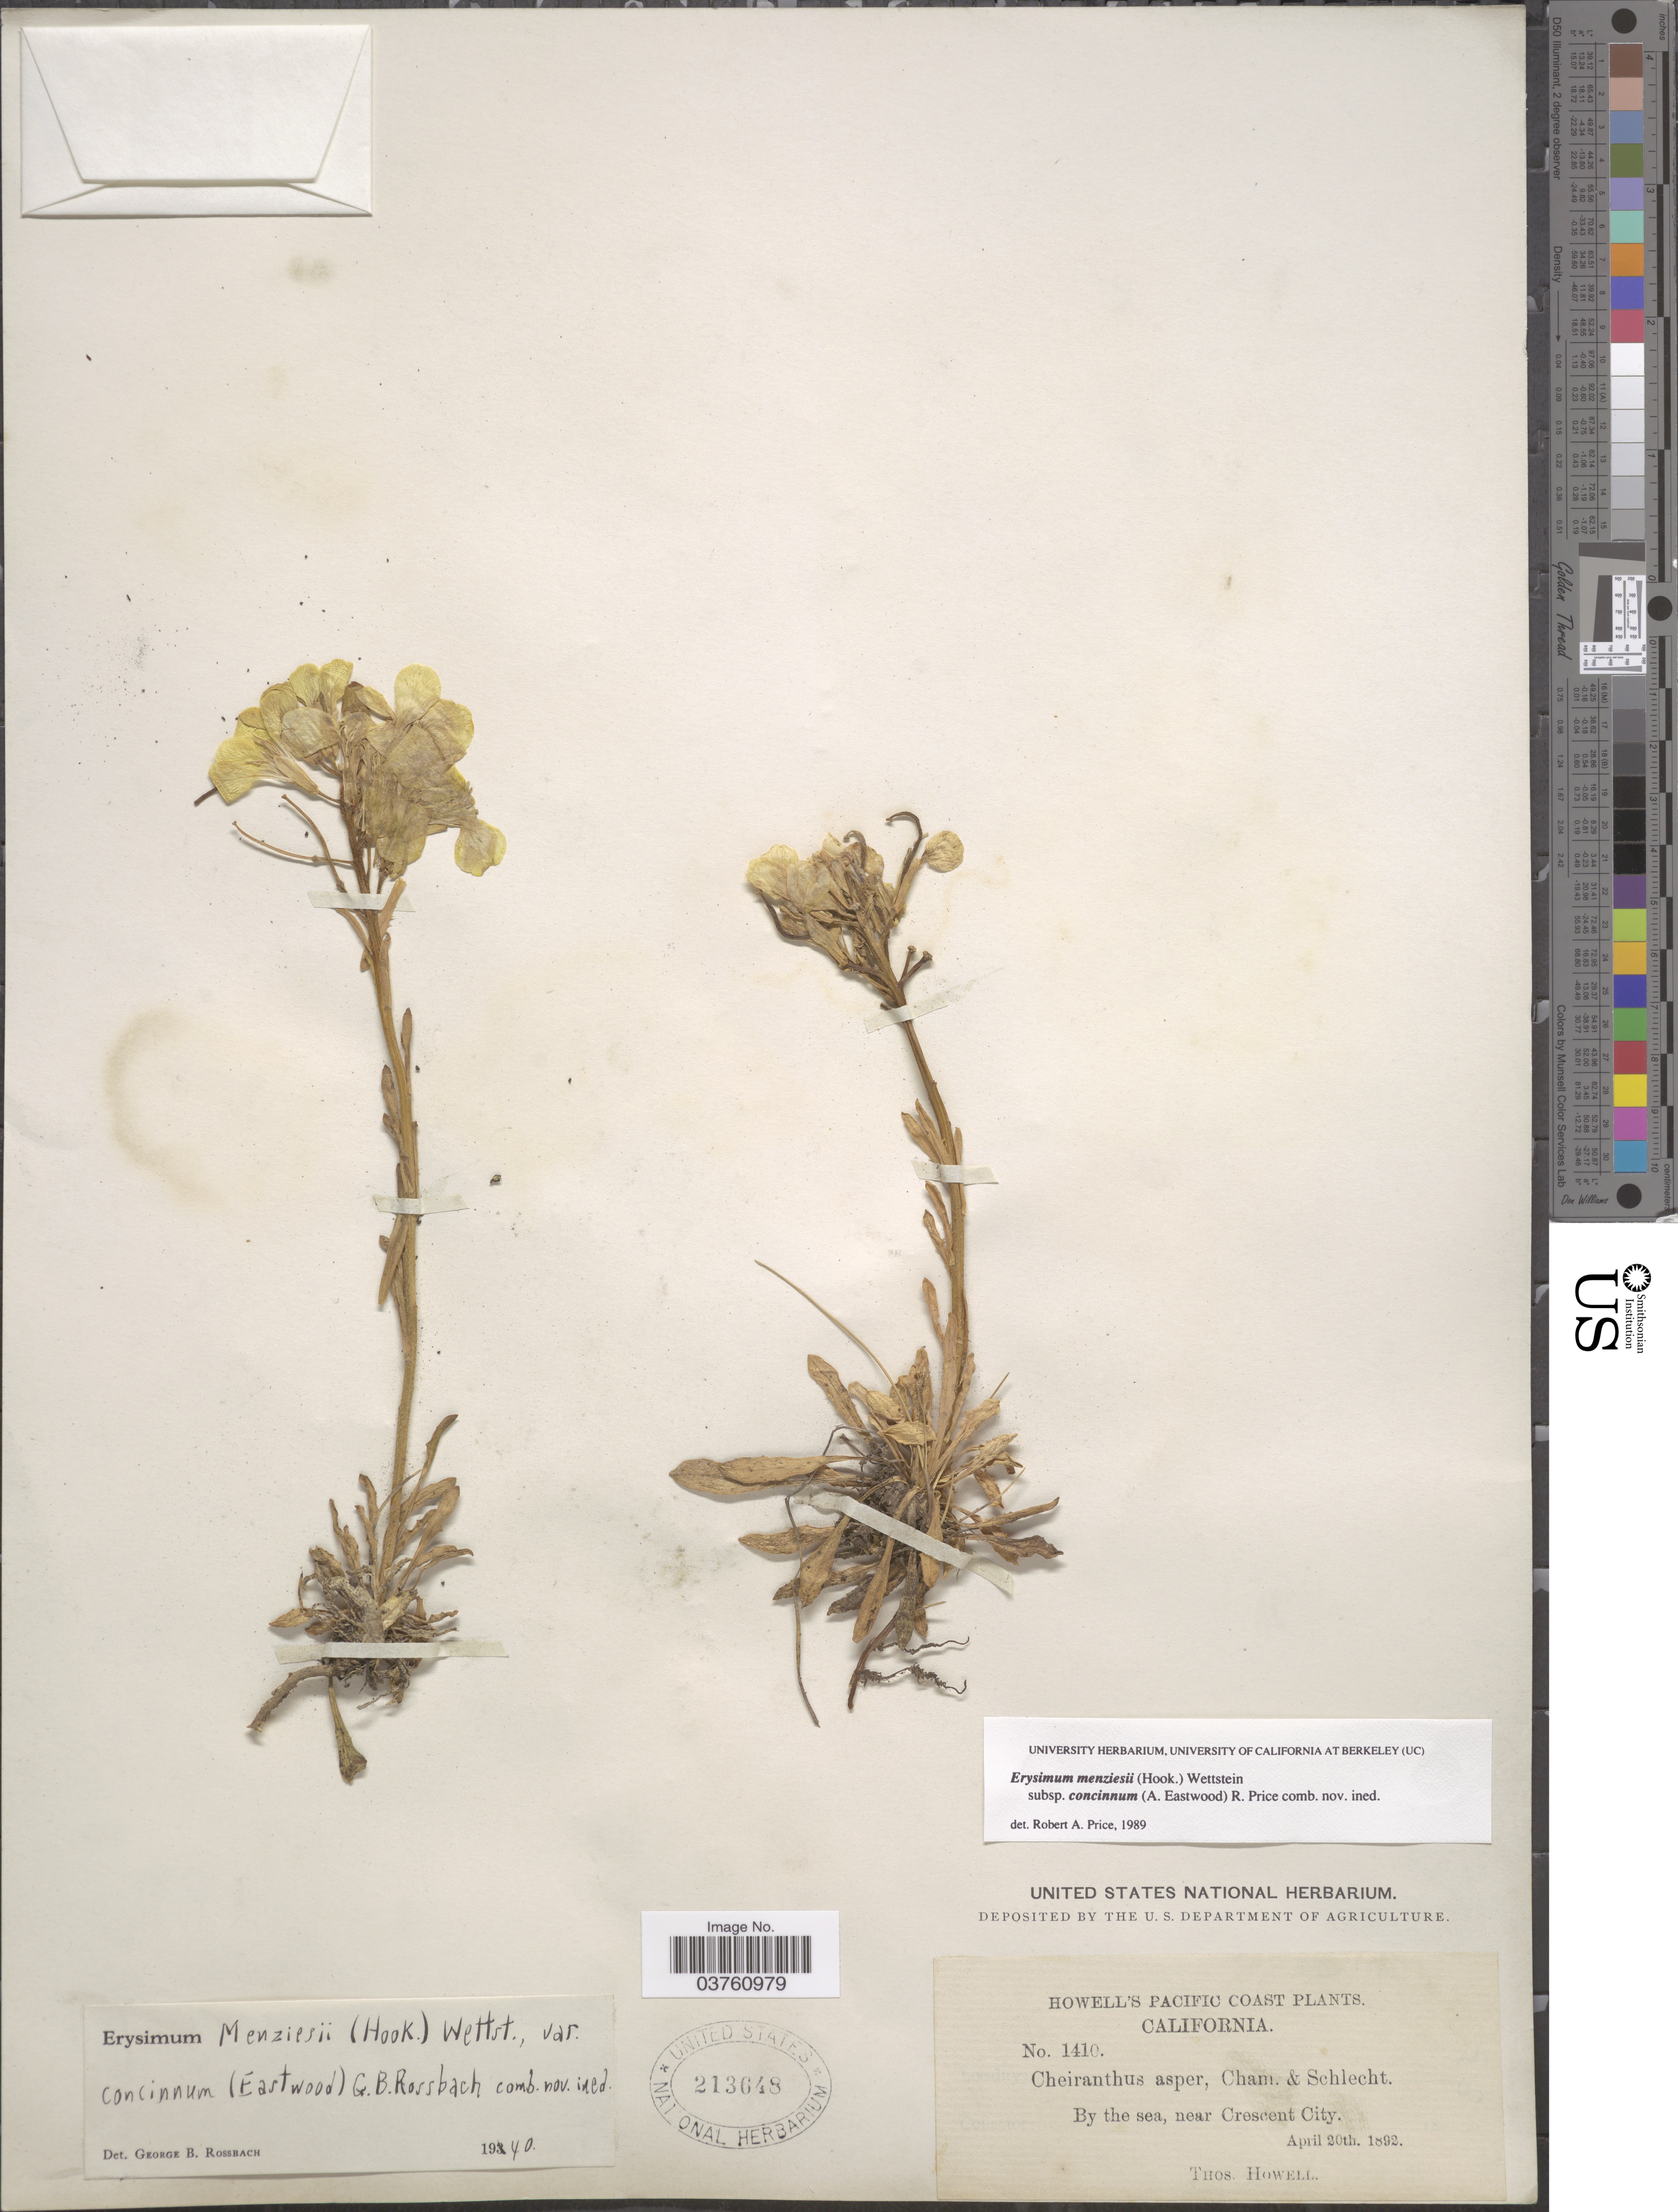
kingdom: Plantae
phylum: Tracheophyta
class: Magnoliopsida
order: Brassicales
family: Brassicaceae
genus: Erysimum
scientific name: Erysimum menziesii subsp. concinnum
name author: (Eastw.) R. Price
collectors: T. Howell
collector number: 1410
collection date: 1892-04-20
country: United States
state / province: California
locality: Howell's Pacific Coast. By the sea, near Crescent City.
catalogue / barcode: US 213648